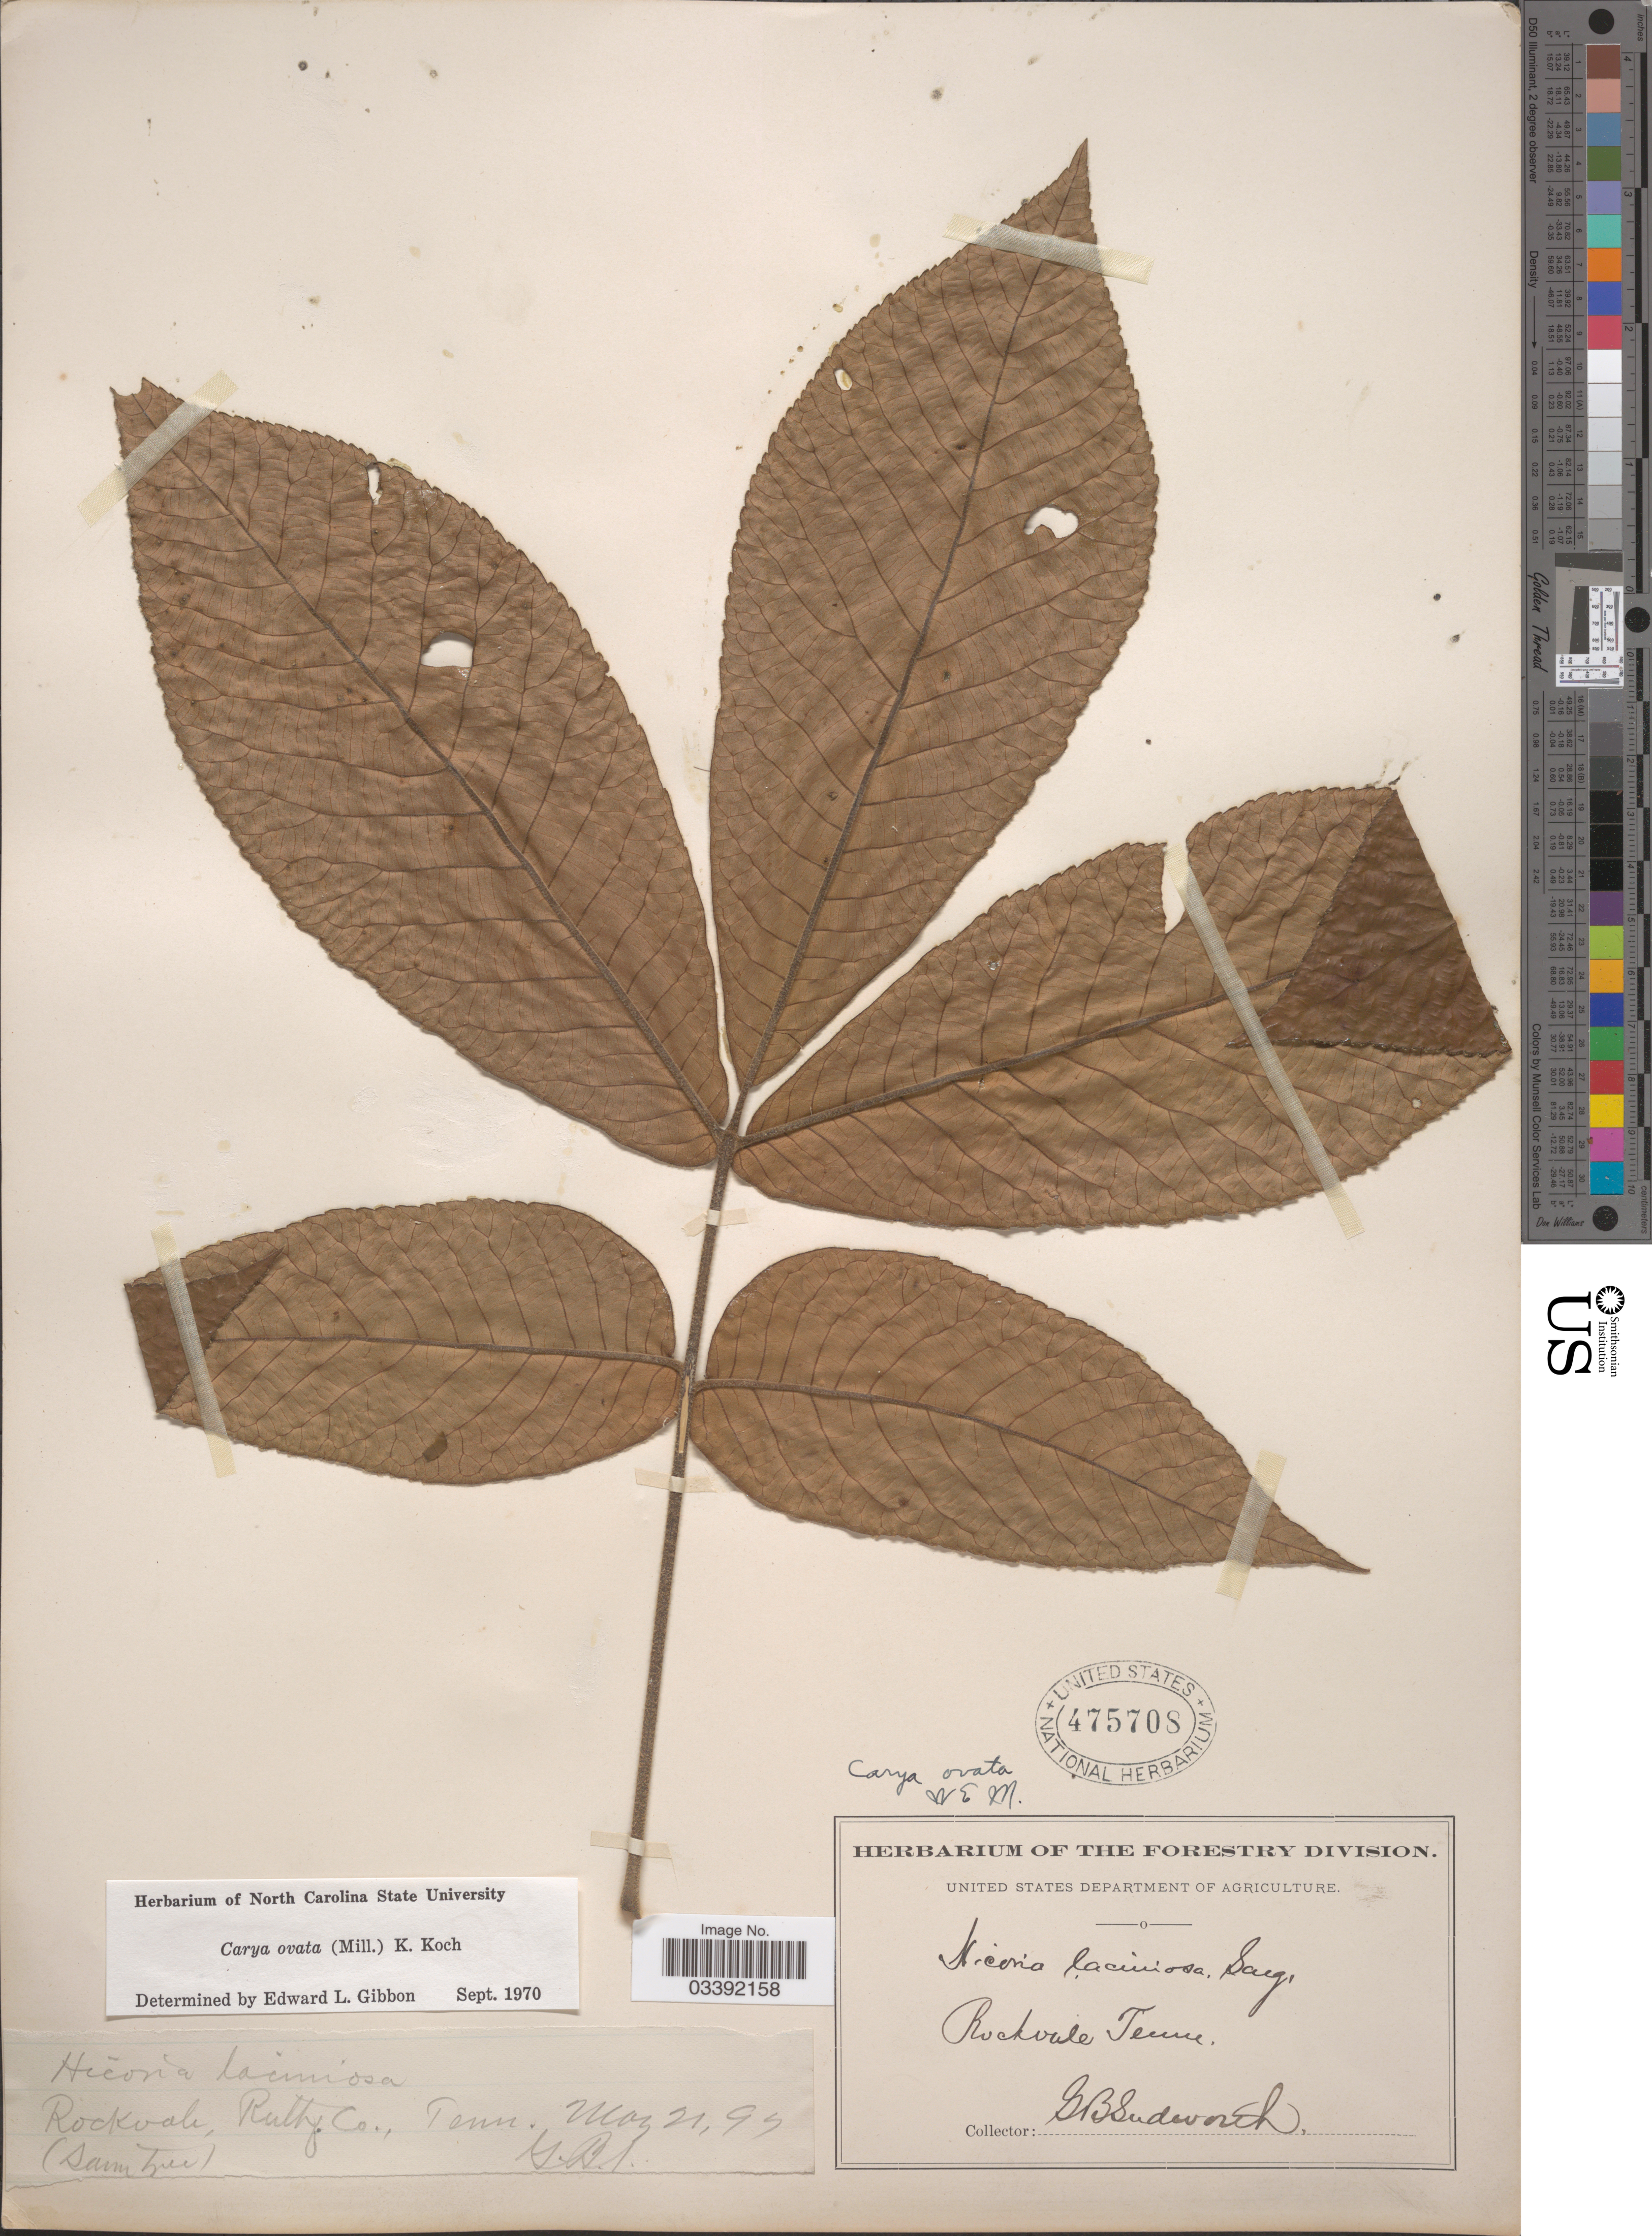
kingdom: Plantae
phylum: Tracheophyta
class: Magnoliopsida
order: Fagales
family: Juglandaceae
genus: Carya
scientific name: Carya ovata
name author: (Mill.) K. Koch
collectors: G. B. Sudworth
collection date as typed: Transcribed d/m/y: 21/5/97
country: United States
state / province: Tennessee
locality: Rockvale, Ruth Co.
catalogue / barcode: US 475708